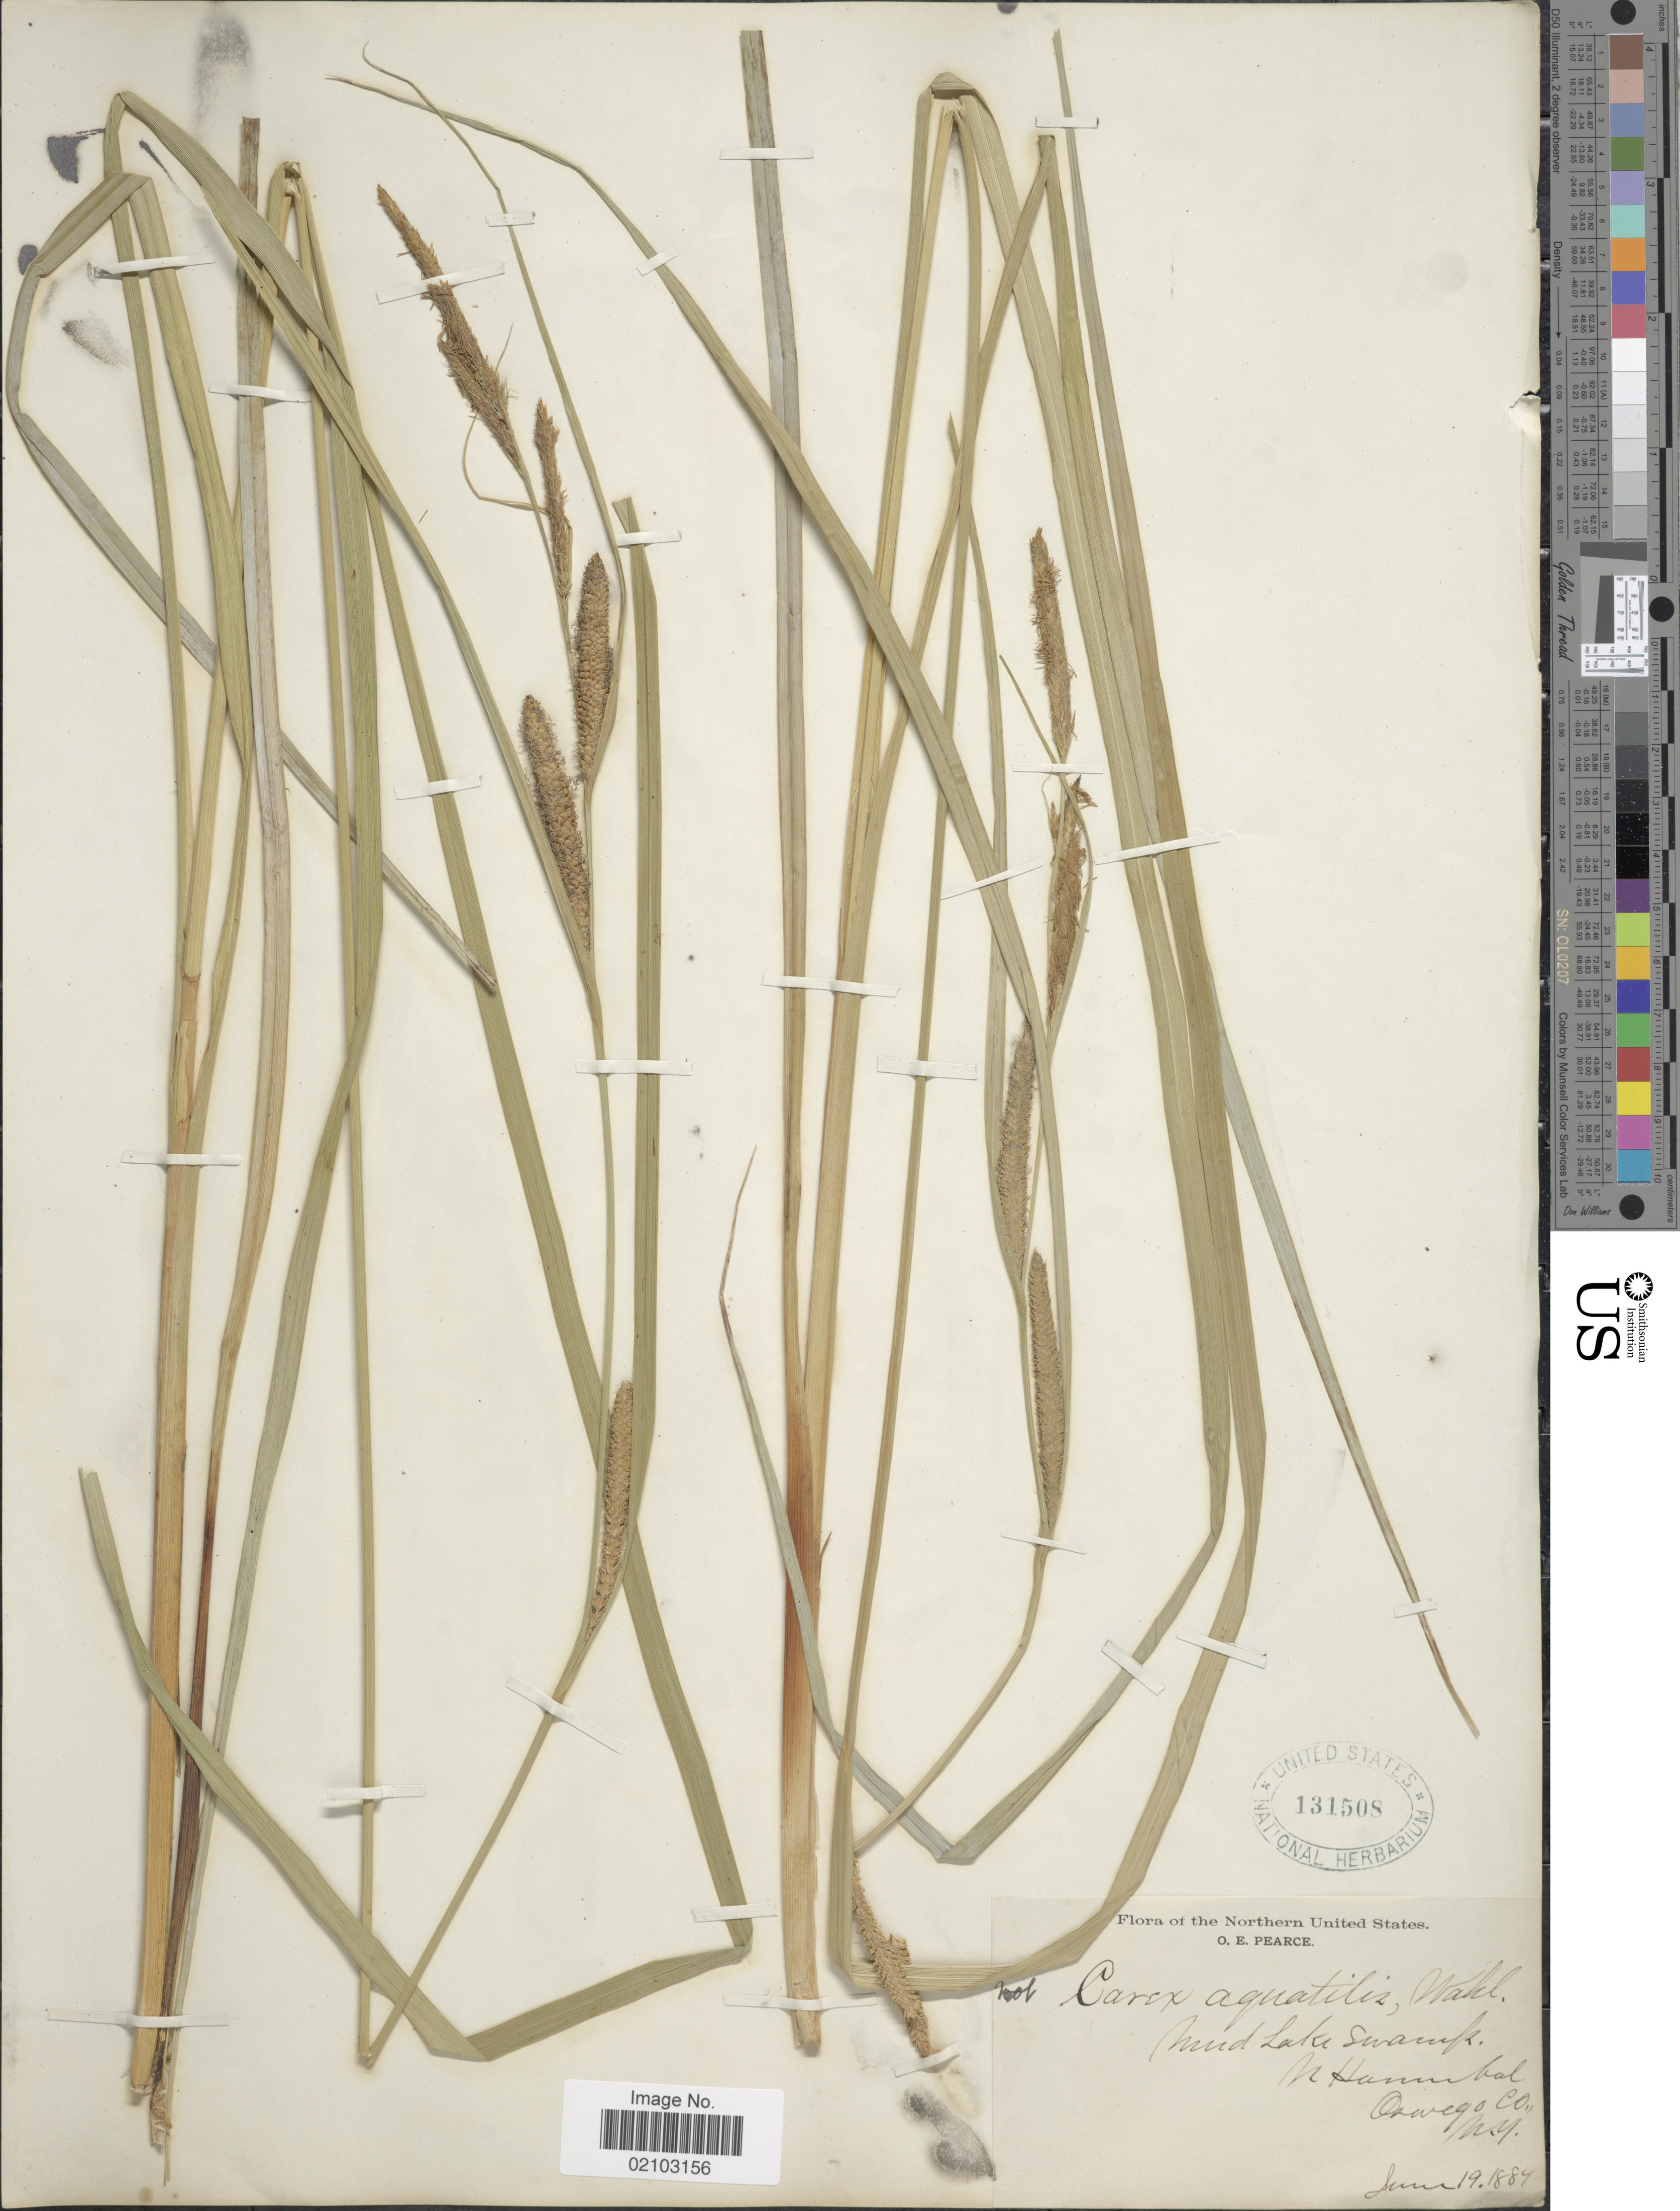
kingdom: Plantae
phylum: Tracheophyta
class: Liliopsida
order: Poales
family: Cyperaceae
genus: Carex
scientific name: Carex aquatilis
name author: Wahlenb.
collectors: O. E. Pearce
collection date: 1884-06-19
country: United States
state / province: New York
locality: Mud Lake Swamp, N. Hannibal, Oswego Co.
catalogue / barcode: US 131508